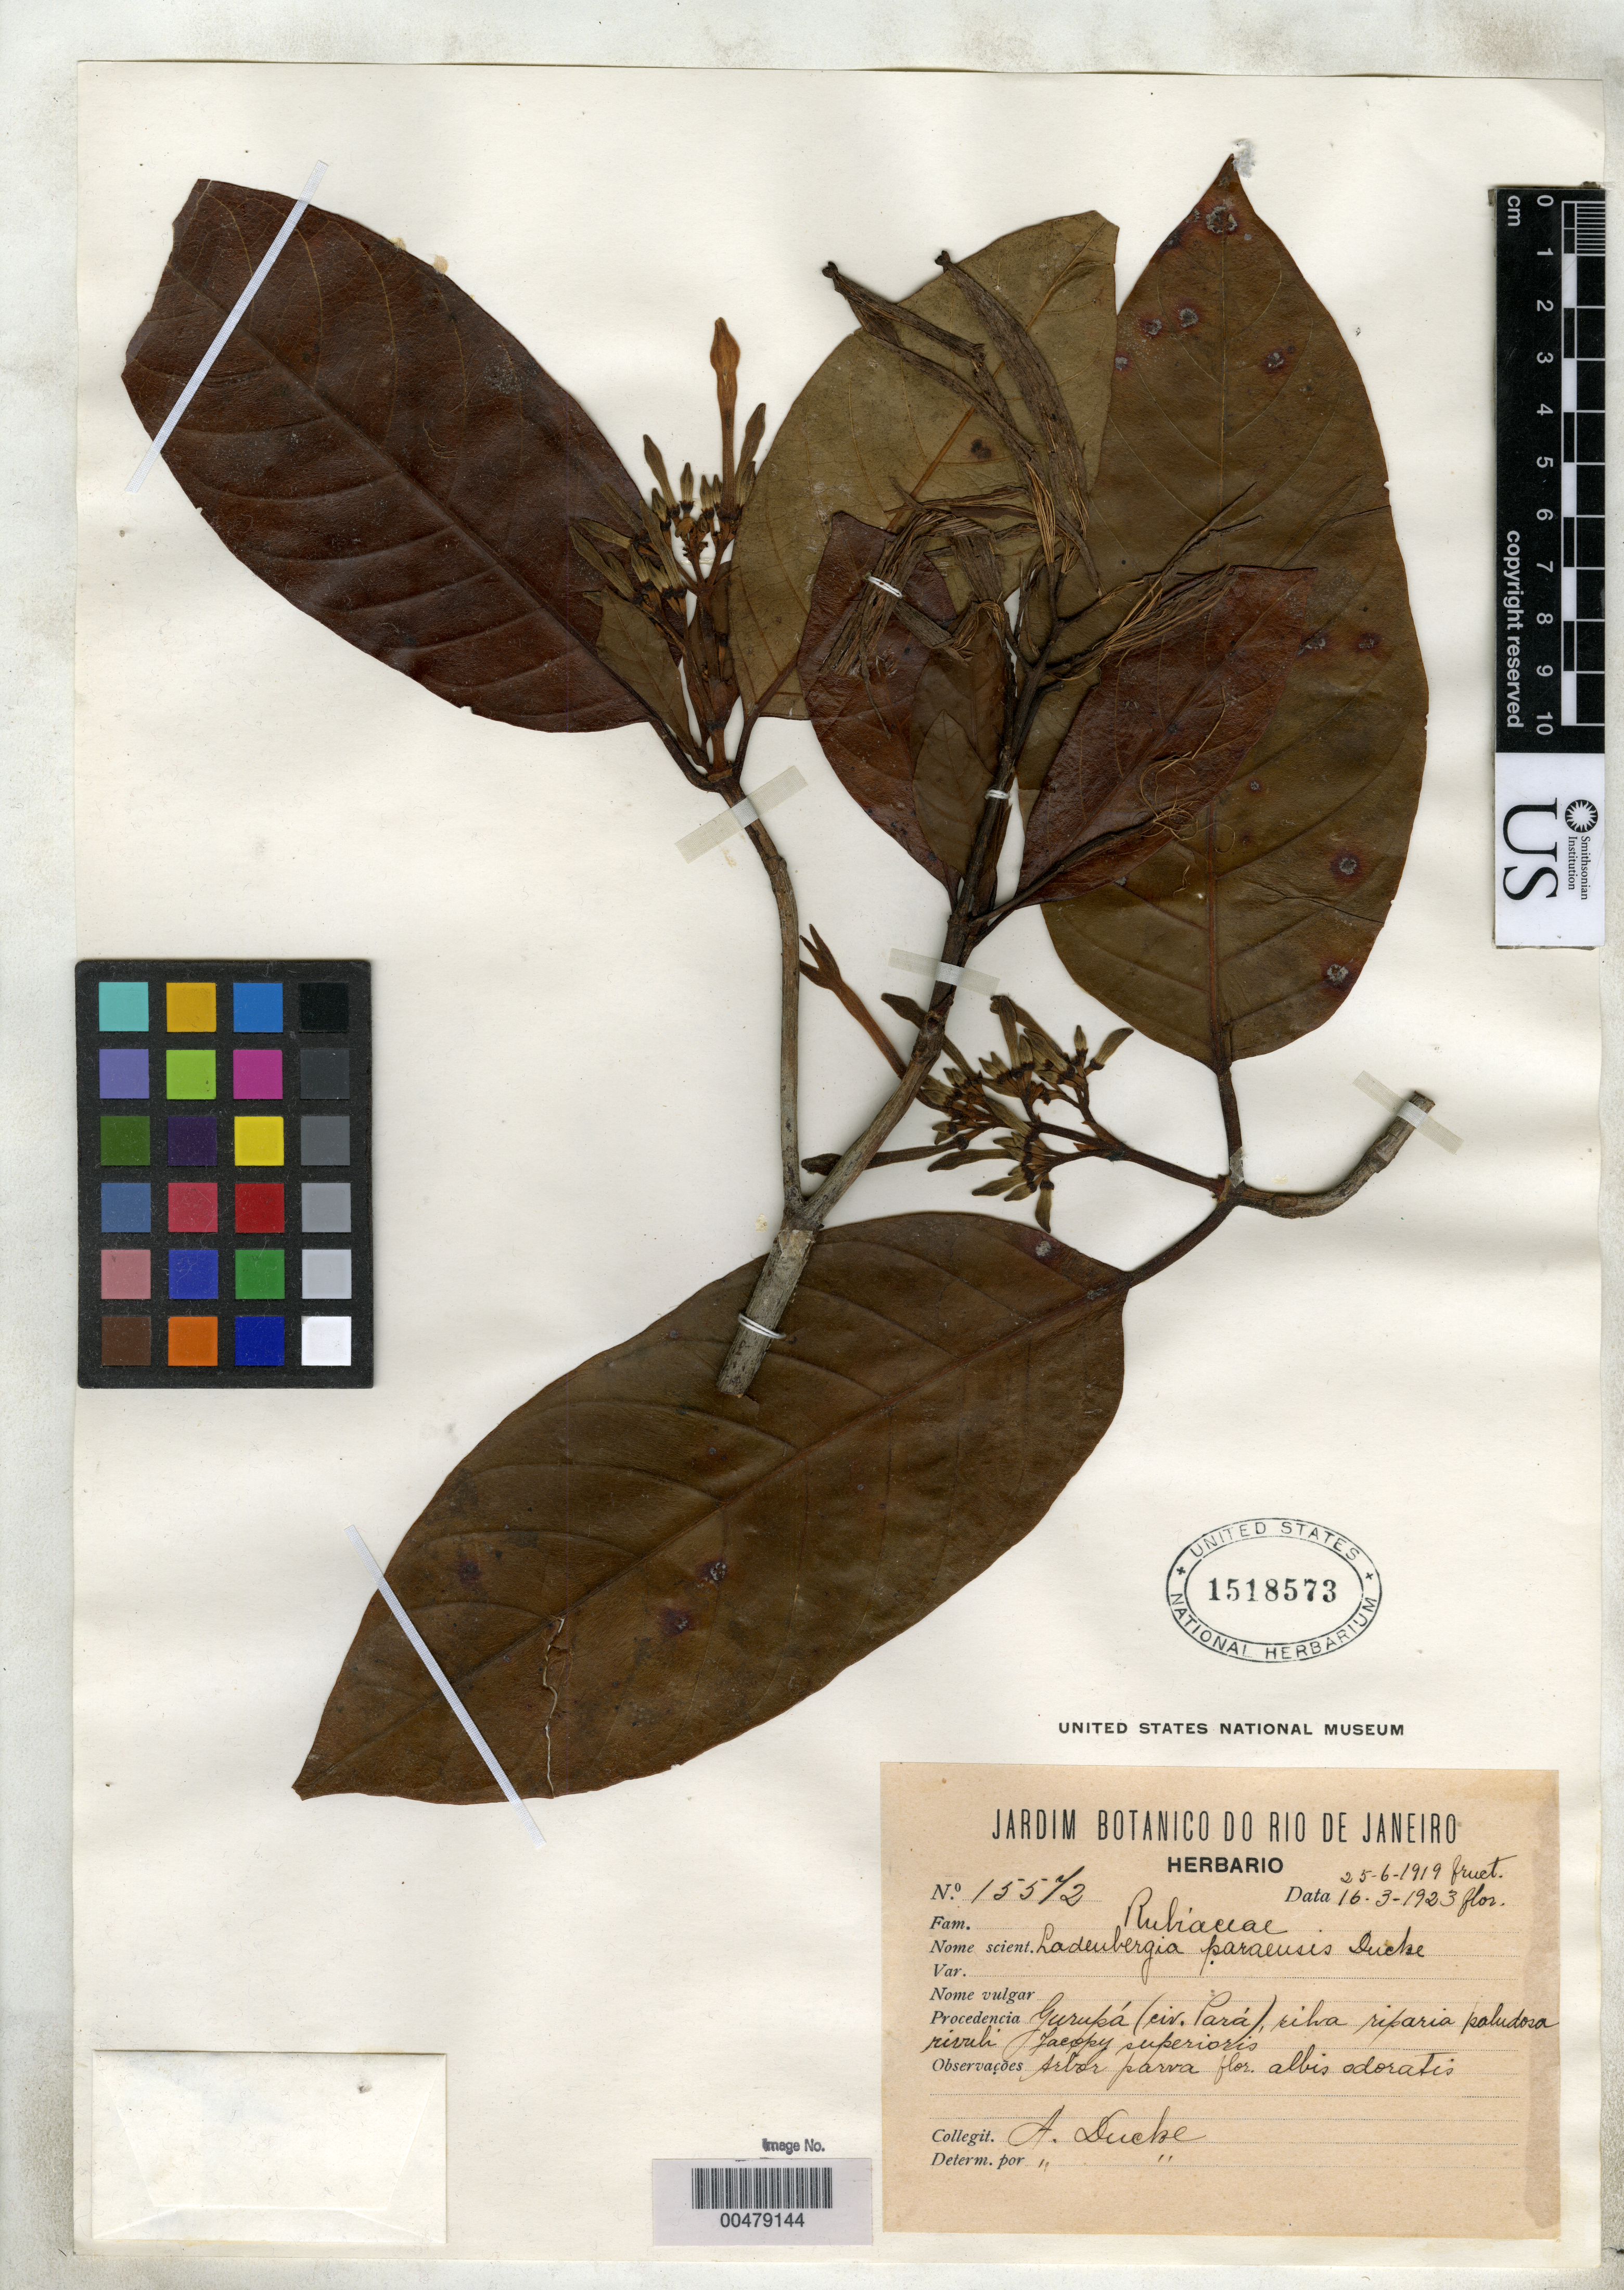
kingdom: Plantae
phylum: Tracheophyta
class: Magnoliopsida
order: Gentianales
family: Rubiaceae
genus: Ladenbergia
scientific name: Ladenbergia paraensis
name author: Ducke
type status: Type Fragment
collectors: A. Ducke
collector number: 15572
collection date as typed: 16 Mar 1923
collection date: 1923-03-16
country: Brazil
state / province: Pará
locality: Gurupa, silva riparia Paludosa Rivuli Jacopy Superioris.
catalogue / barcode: US 1518573